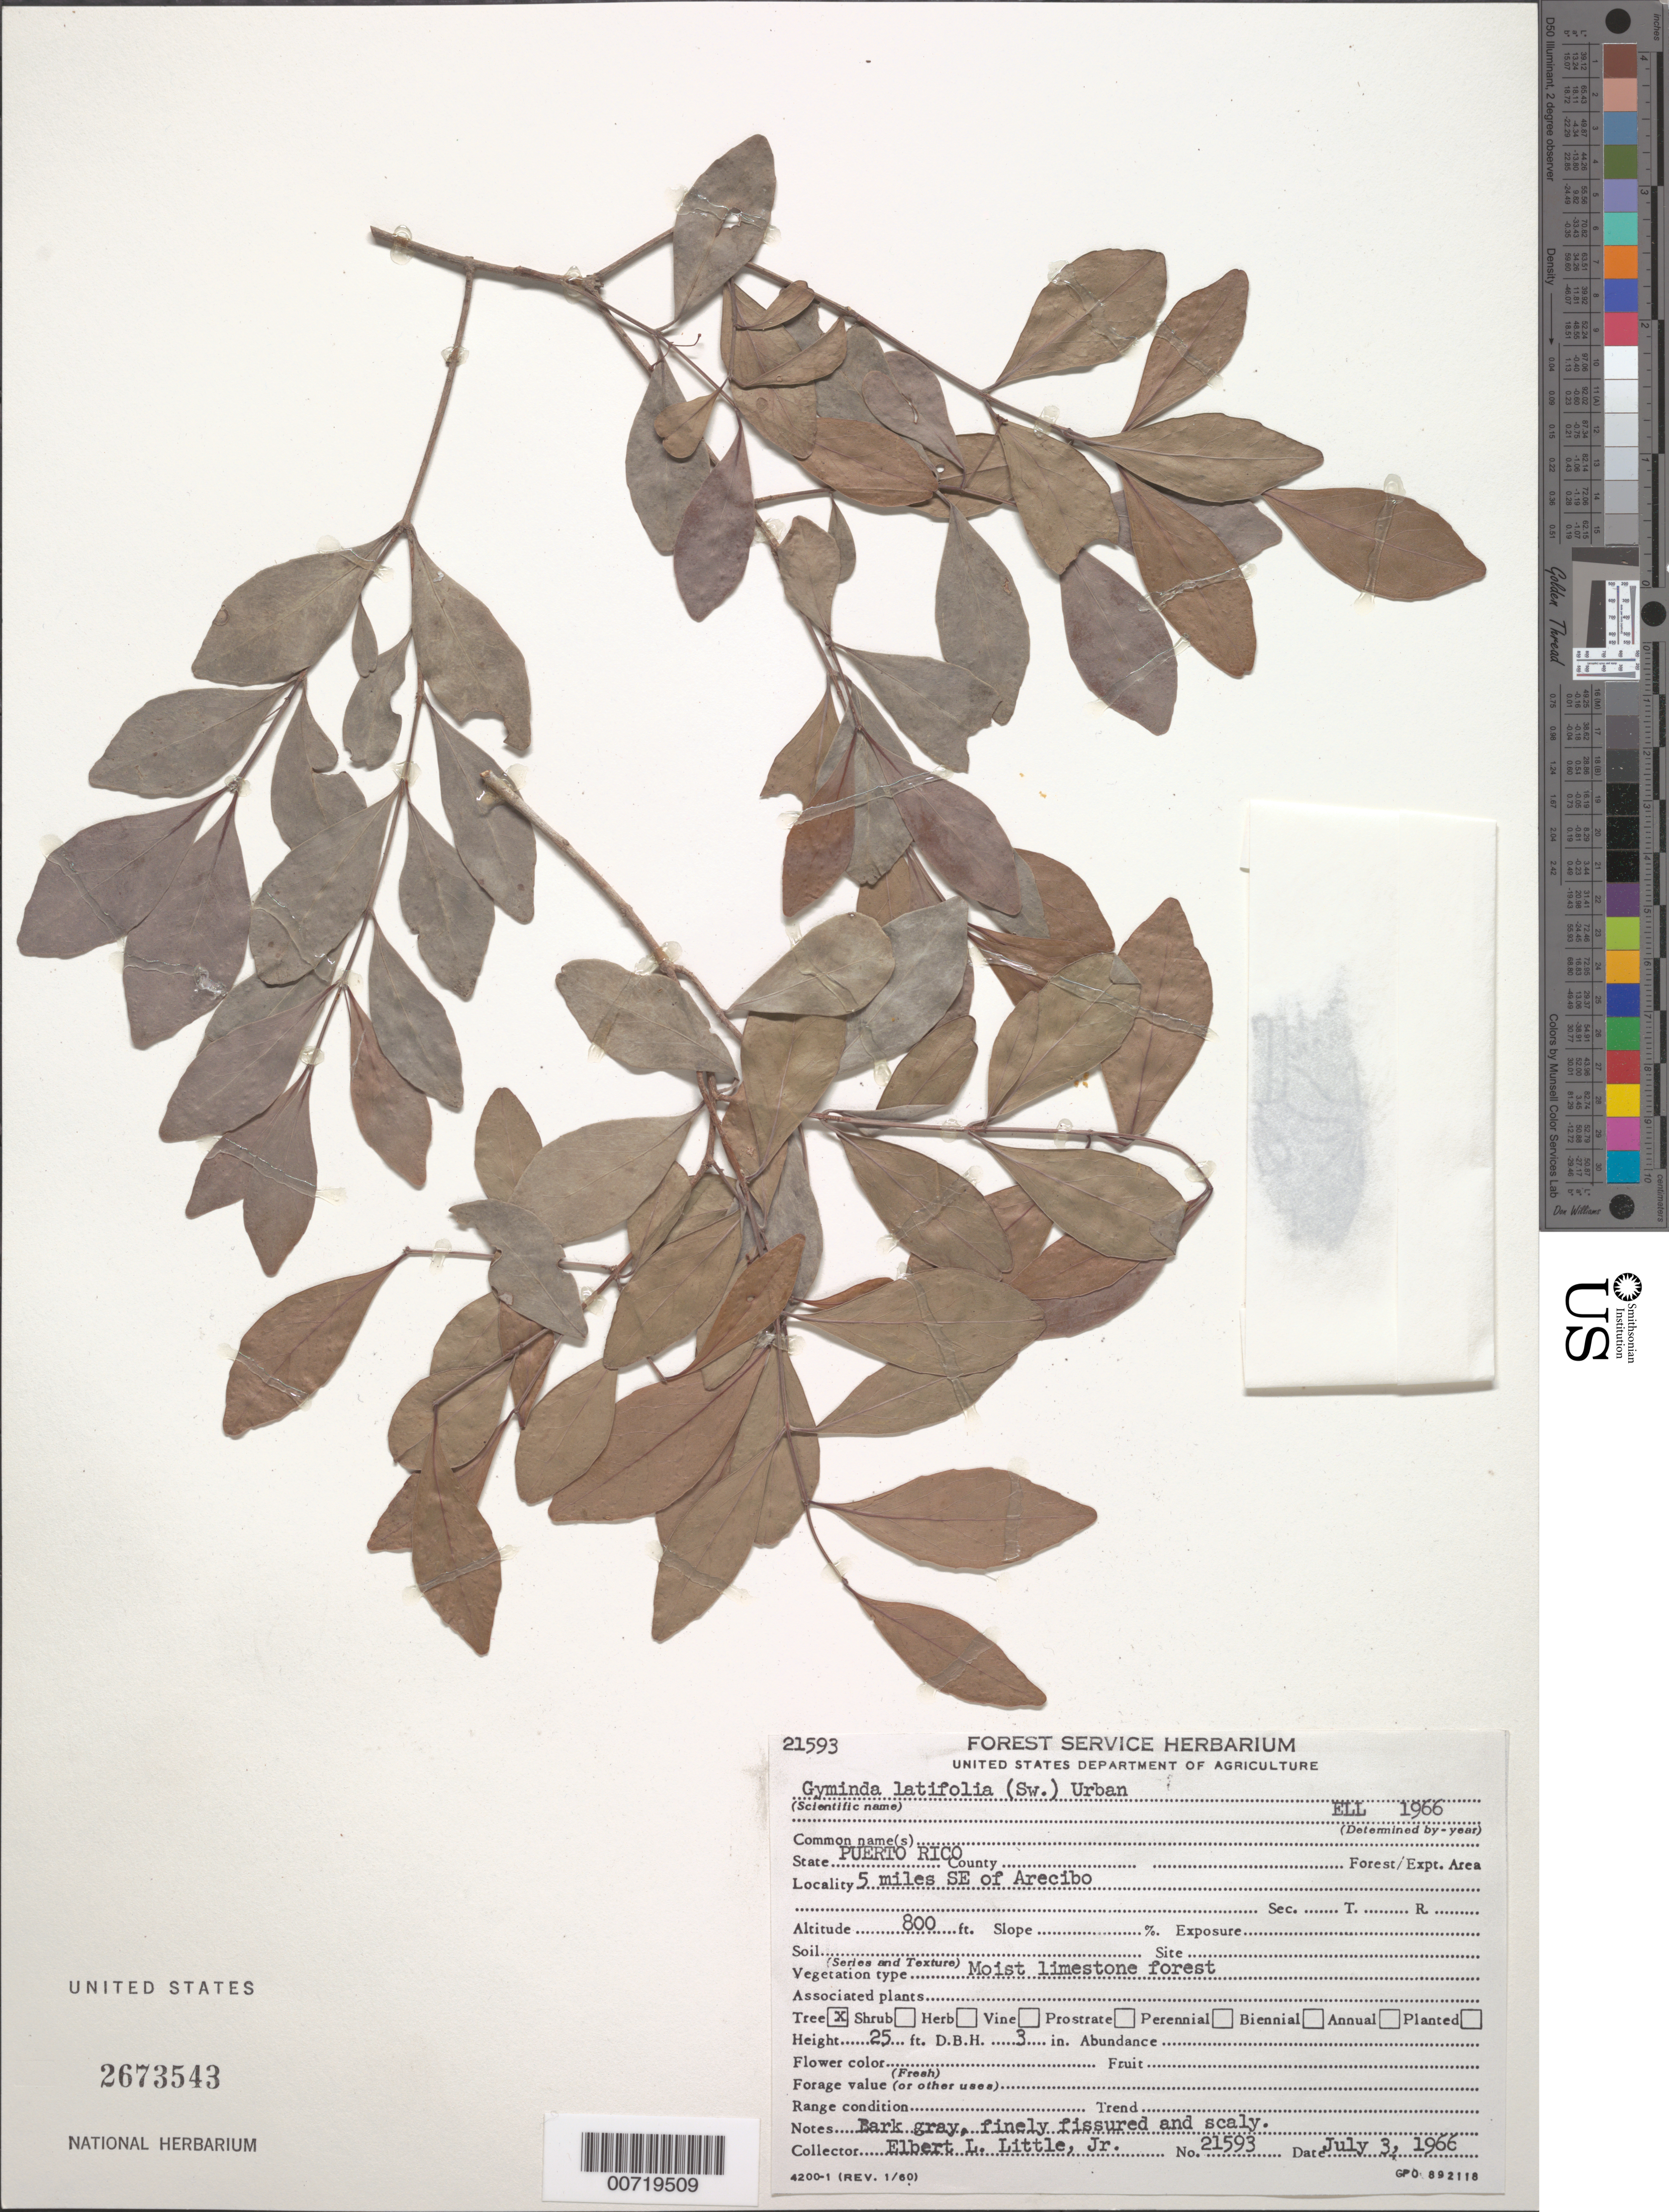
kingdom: Plantae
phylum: Tracheophyta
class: Magnoliopsida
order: Celastrales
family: Celastraceae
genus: Gyminda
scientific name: Gyminda latifolia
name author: (Sw.) Urb.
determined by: Little, Elbert L., Jr., (FSSR), United States Department of Agriculture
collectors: E. L. Little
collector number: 21593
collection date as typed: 03 Jul 1966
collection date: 1966-07-03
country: Puerto Rico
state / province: Arecibo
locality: Arecibo, 5 mi SE of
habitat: Moist limestone forest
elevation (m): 244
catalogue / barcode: US 2673543